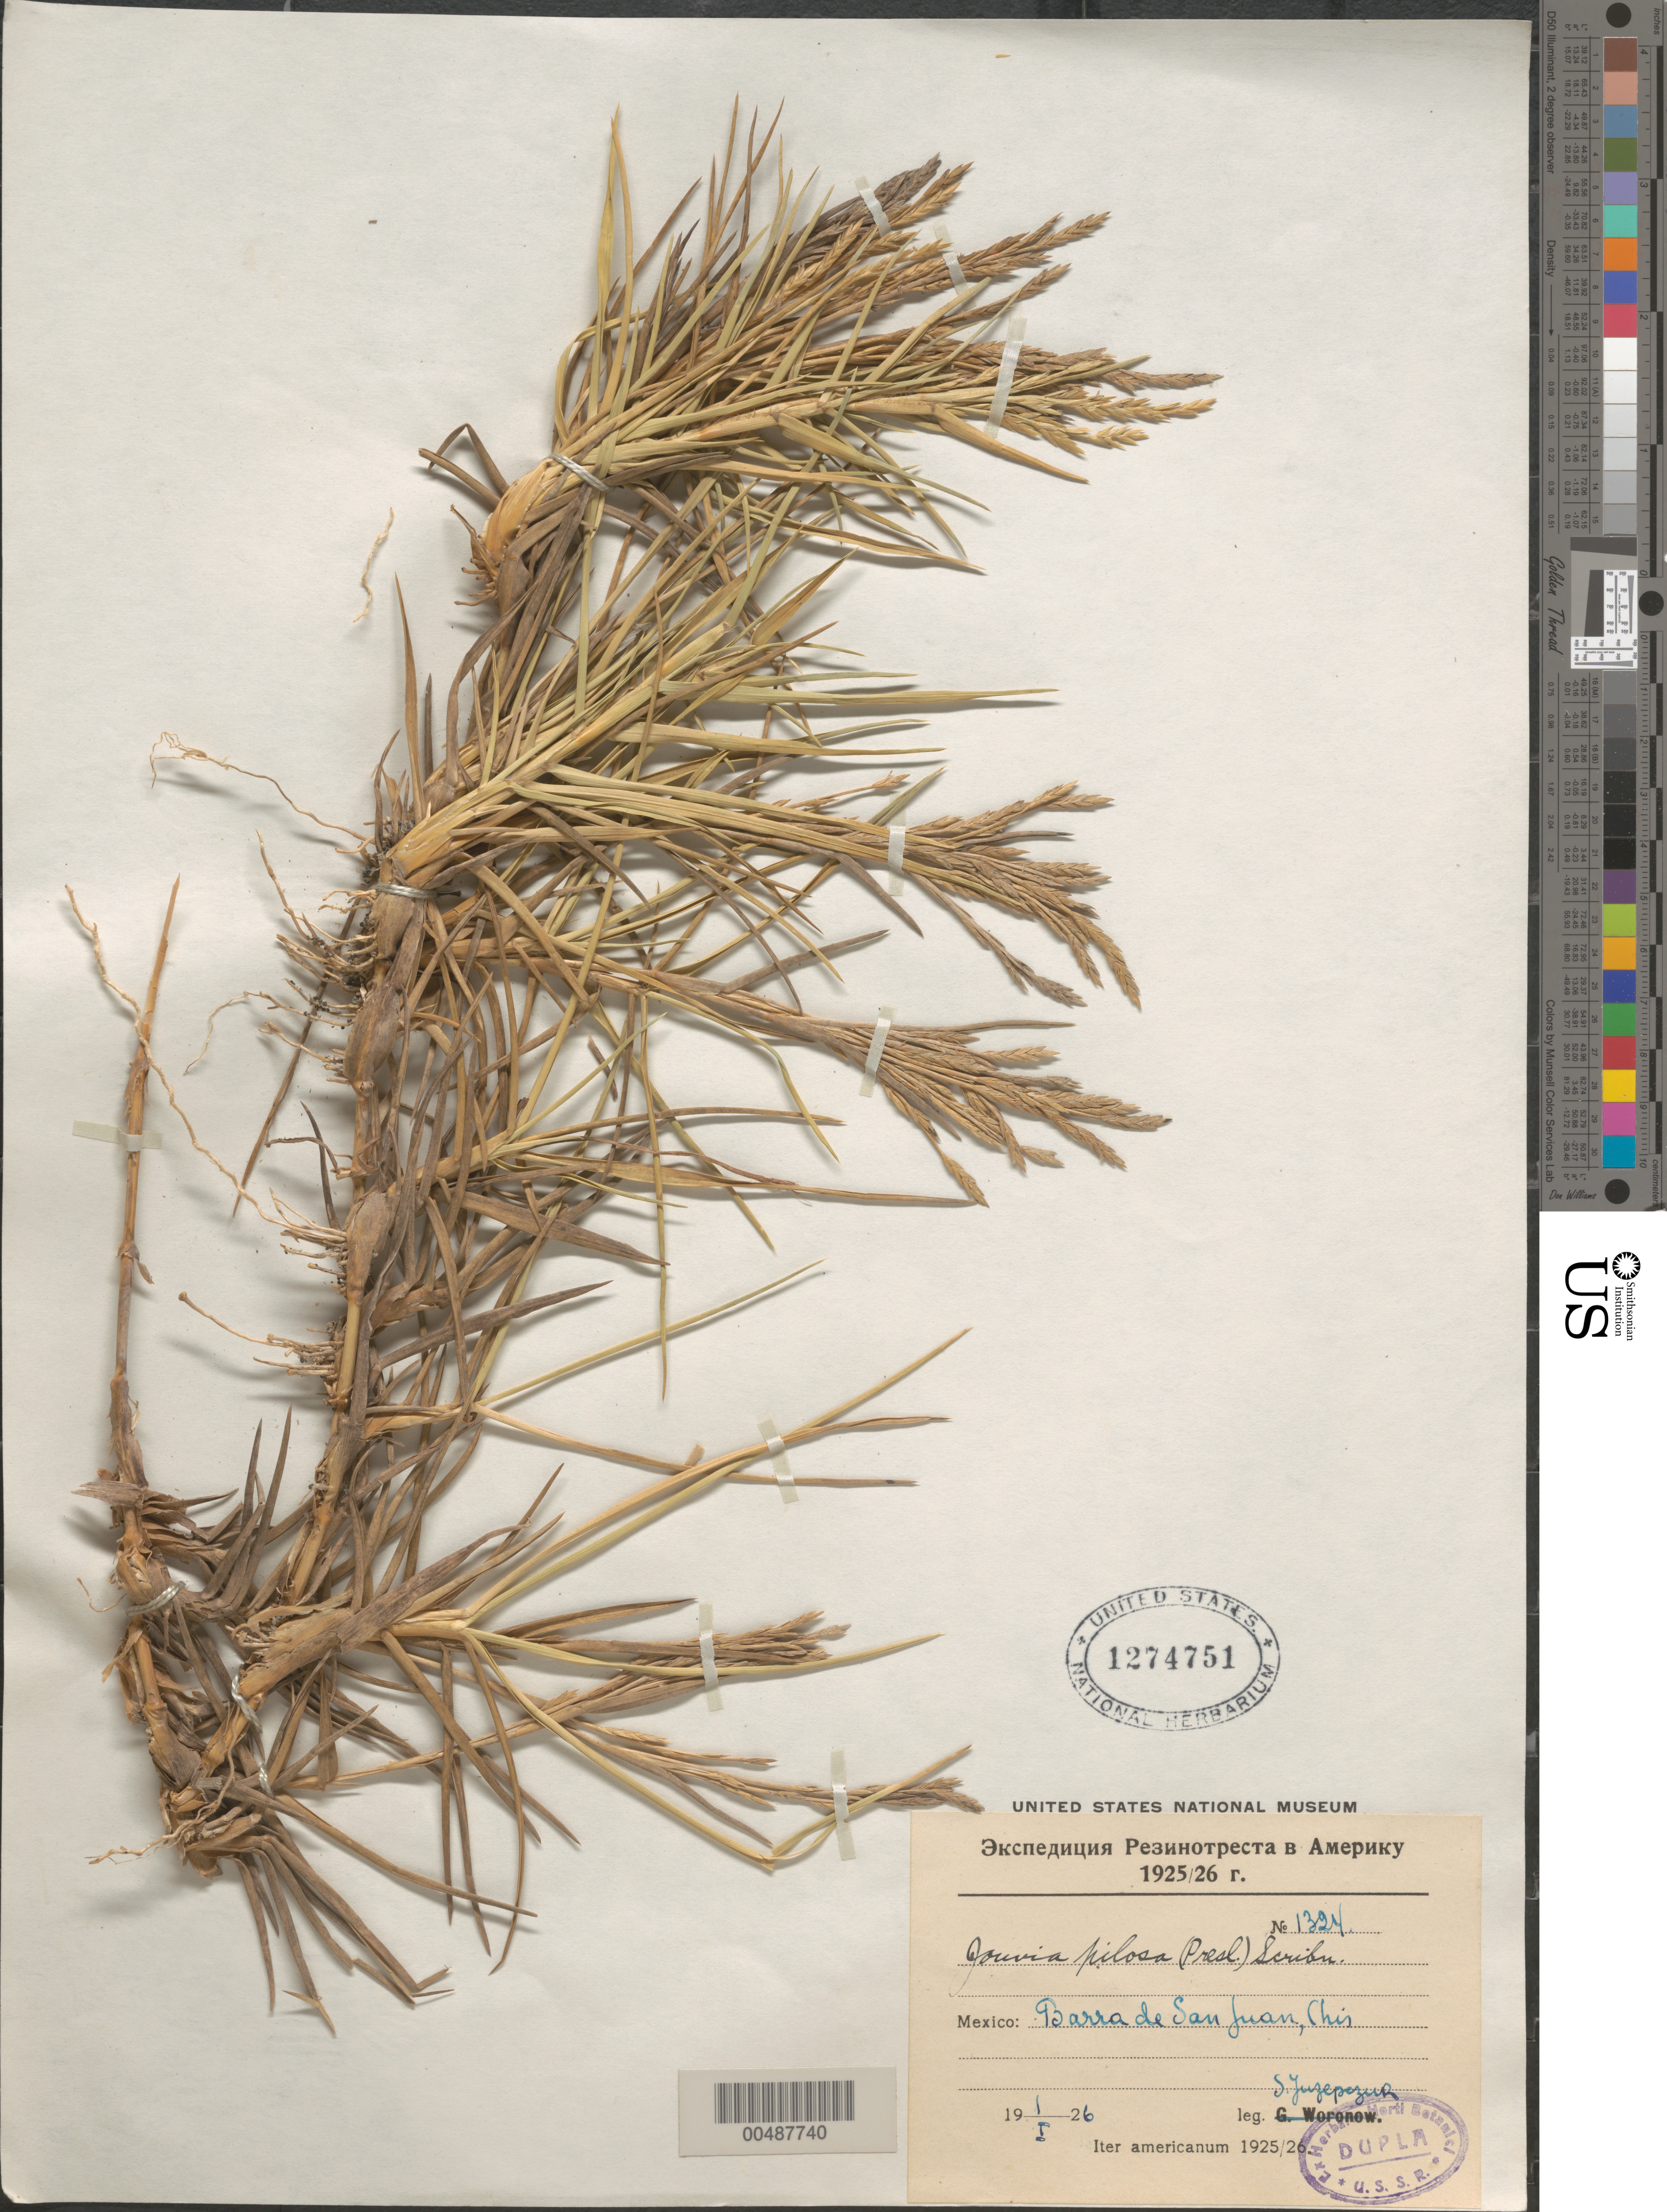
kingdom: Plantae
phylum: Tracheophyta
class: Liliopsida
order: Poales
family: Poaceae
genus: Jouvea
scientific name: Jouvea pilosa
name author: (J. Presl) Scribn.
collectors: S. V. Juzepczuk & G. Woronow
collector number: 1324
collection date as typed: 1 Jan 1926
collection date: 1926-01-01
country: Mexico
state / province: Chiapas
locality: Barra de San Juan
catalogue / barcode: US 1274751